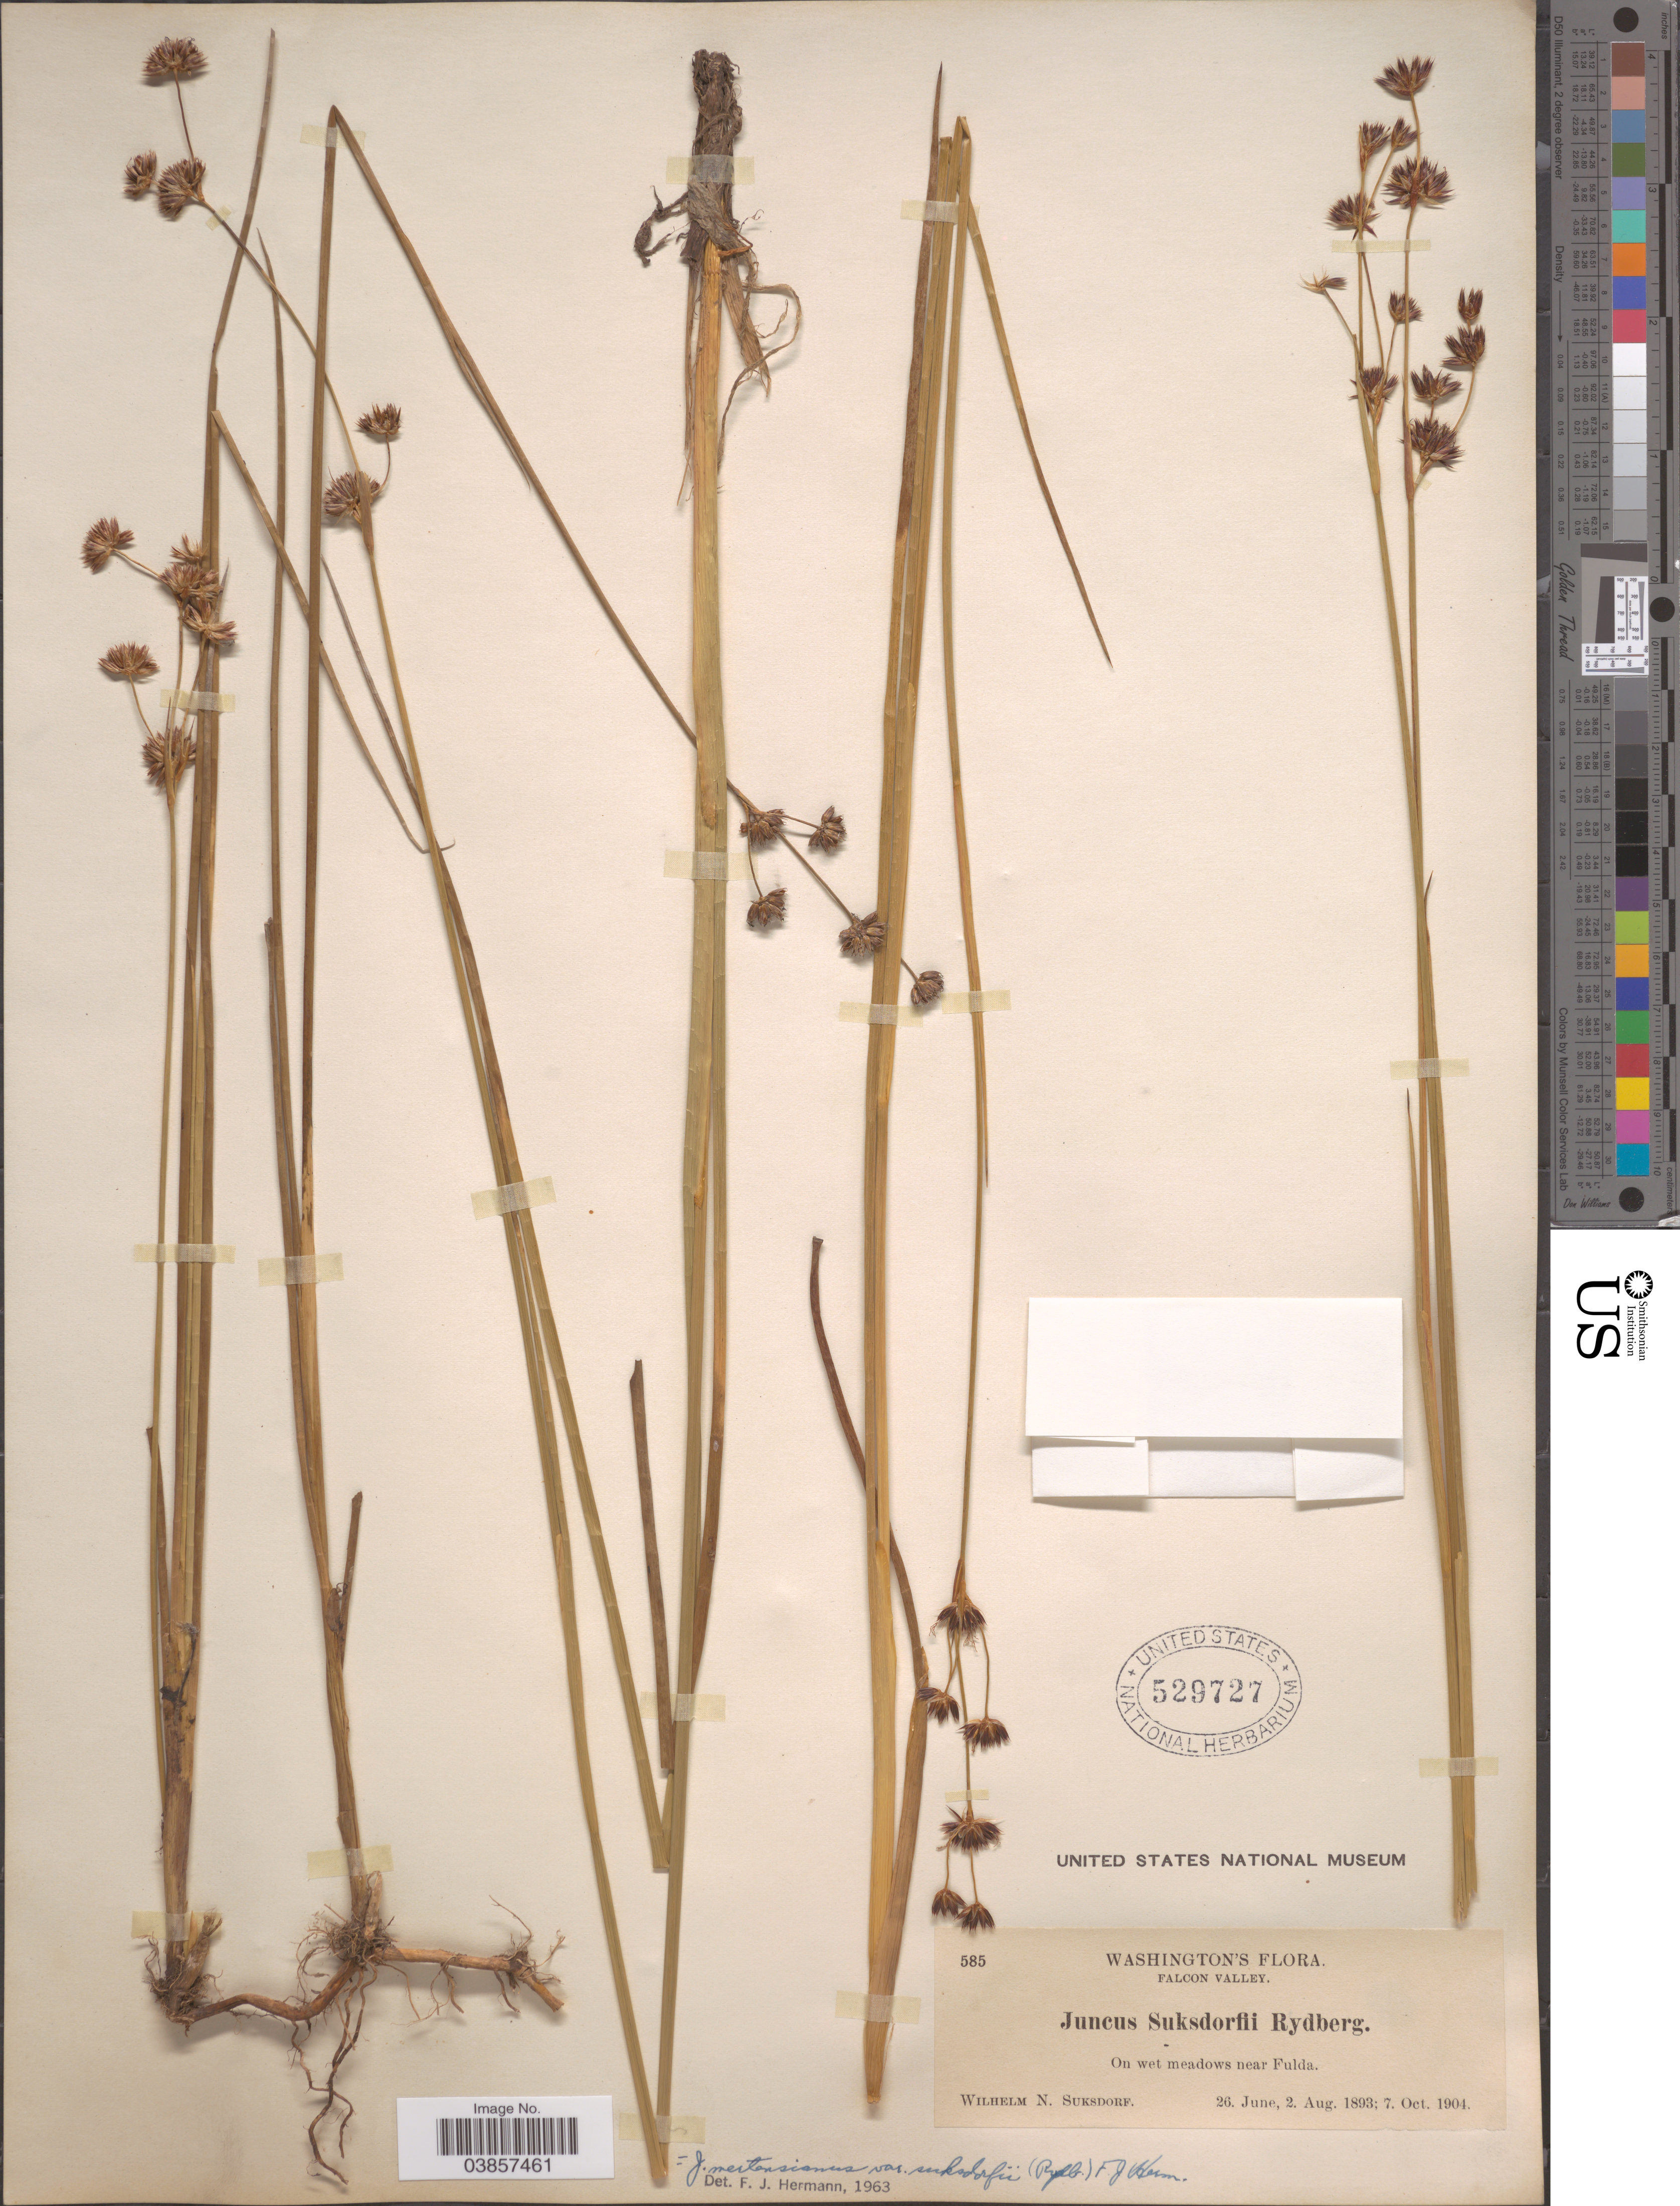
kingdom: Plantae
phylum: Tracheophyta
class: Liliopsida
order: Poales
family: Juncaceae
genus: Juncus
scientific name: Juncus suksdorfii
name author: Rydb.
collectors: W. N. Suksdorf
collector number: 585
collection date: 1904-06-26/1904-10-07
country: United States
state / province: Washington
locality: Falcon Valley. On wet meadows near Fulda.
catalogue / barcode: US 529727